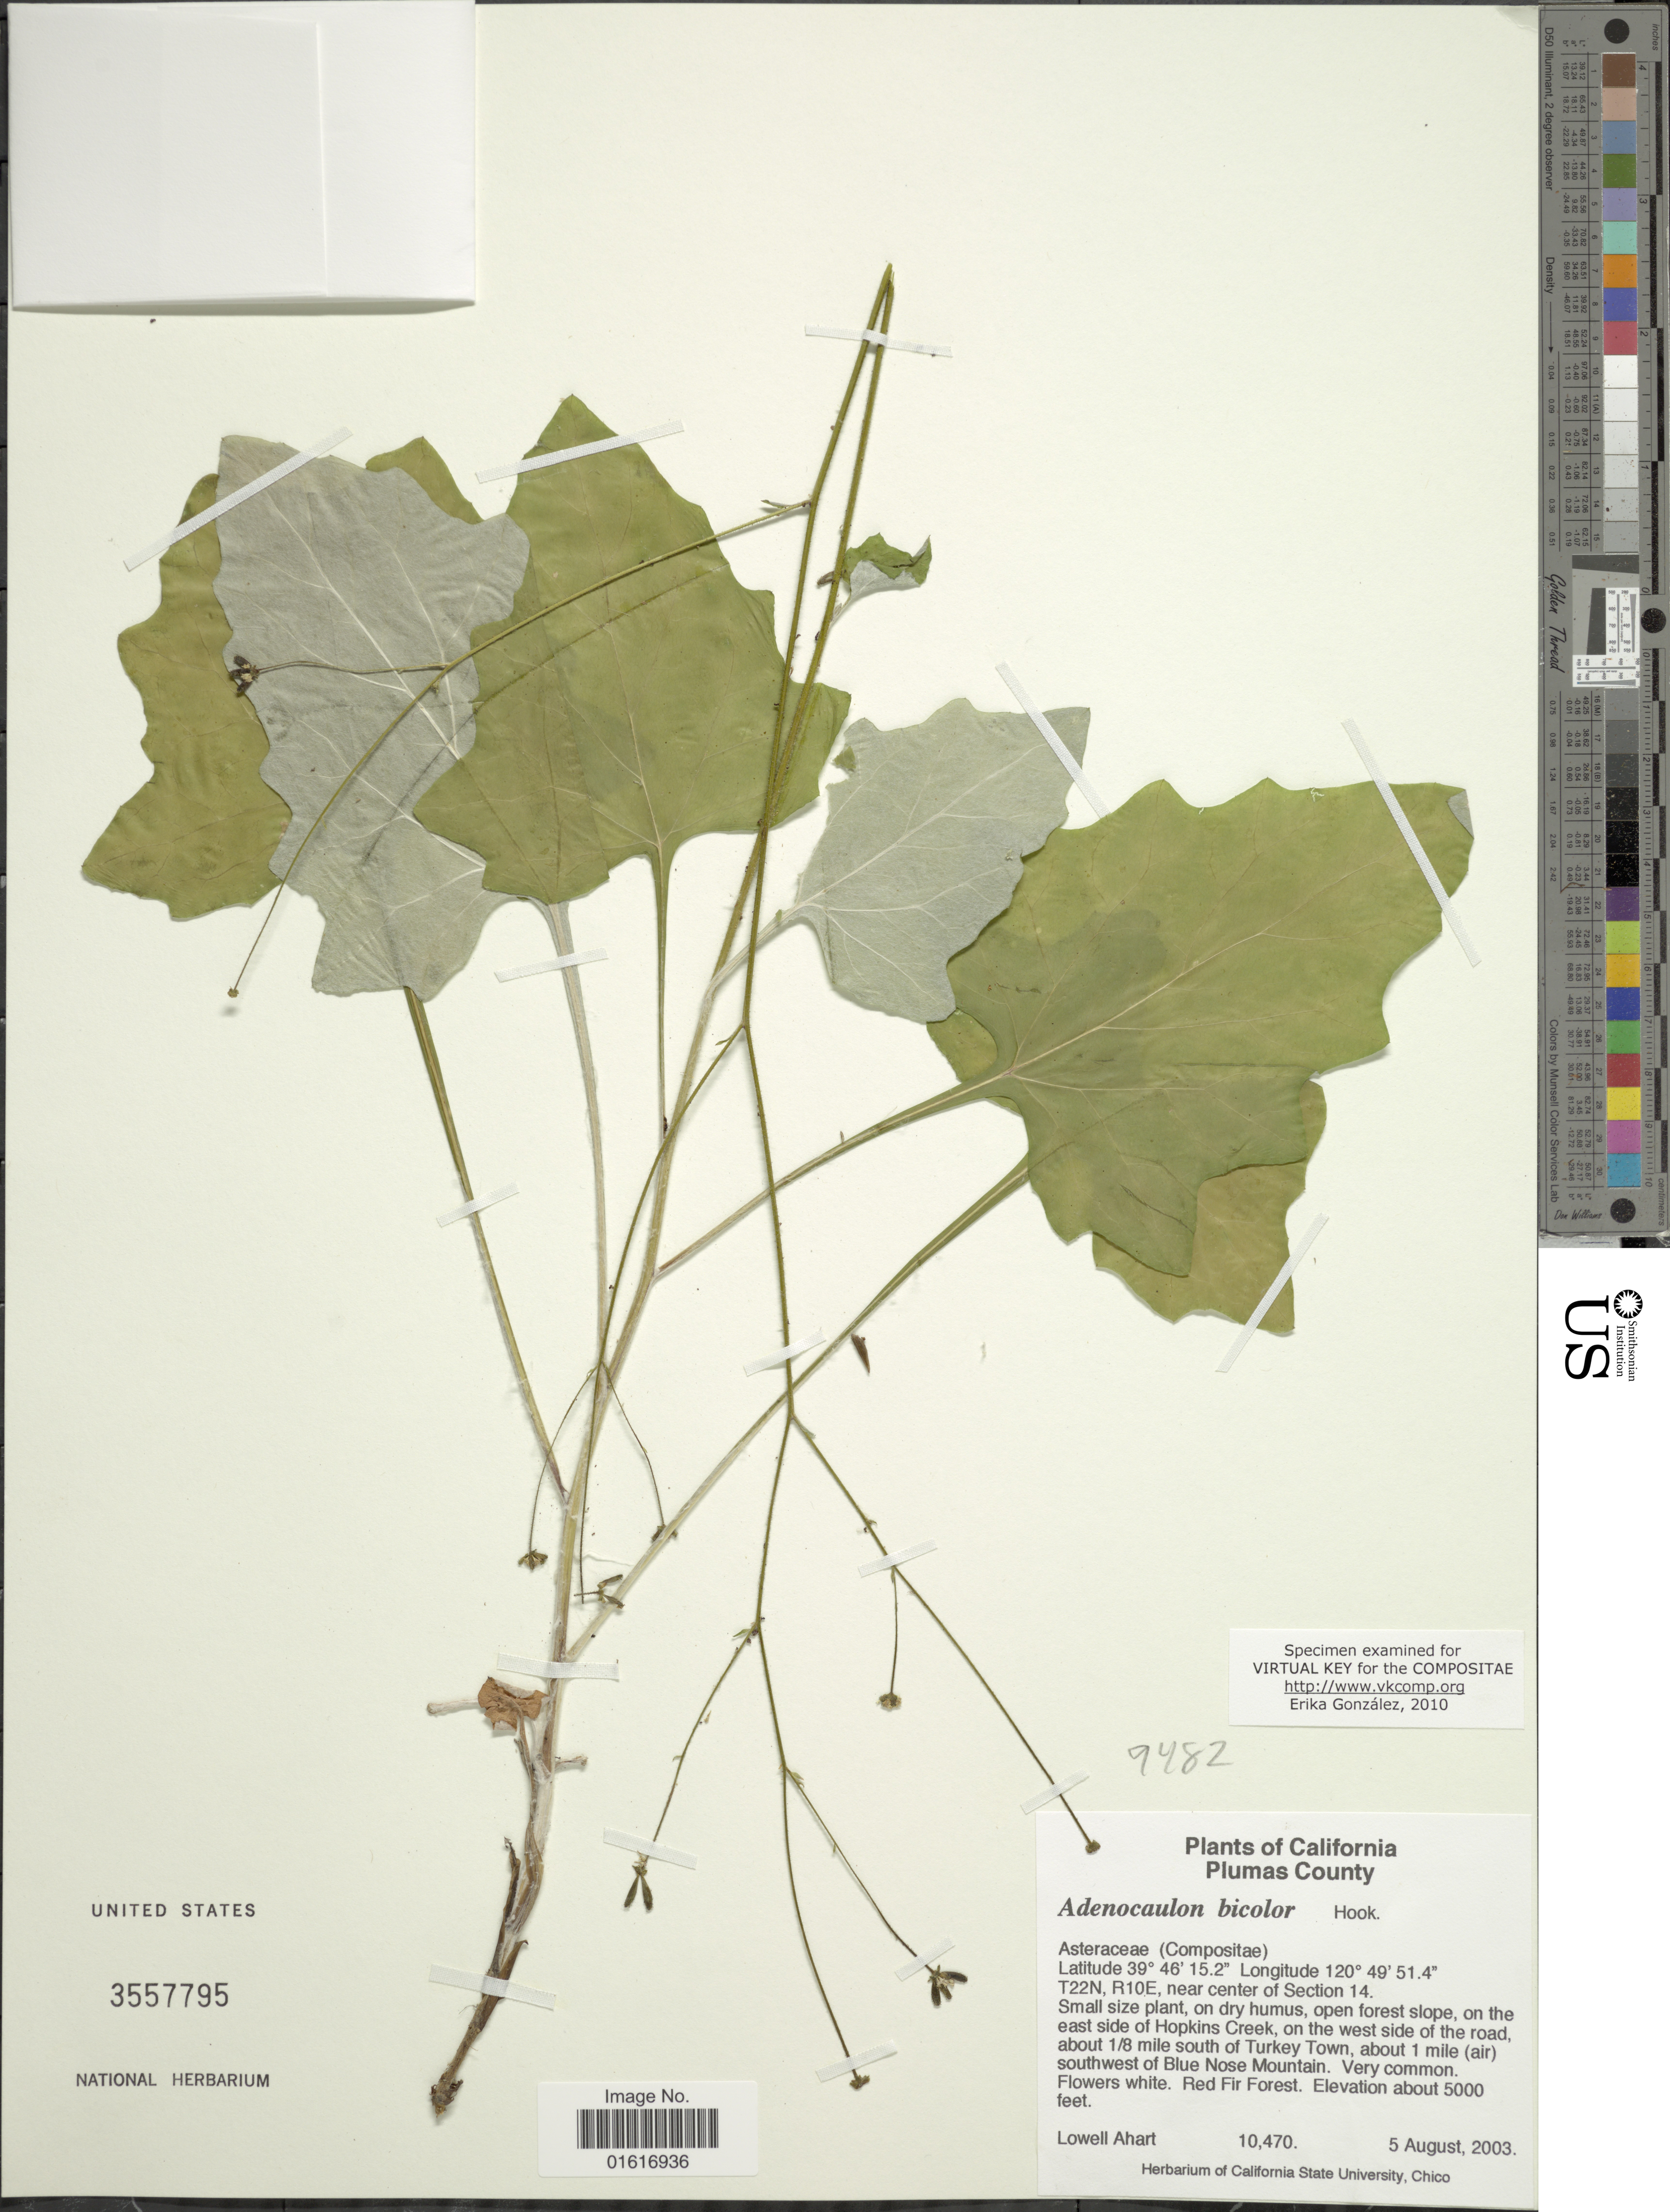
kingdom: Plantae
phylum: Tracheophyta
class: Magnoliopsida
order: Asterales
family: Asteraceae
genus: Adenocaulon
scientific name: Adenocaulon bicolor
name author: Hook.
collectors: L. Ahart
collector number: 10470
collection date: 2003-08-05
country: United States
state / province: California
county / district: Plumas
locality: Plumas Country, T22N, R10E, near center of Section 14. On the east side of Hopkins Creek, on the west side of the road, about 1/8 mile south of Turkey Town, about 1 mile (air) southwest of Blue Nose Mountain, Red Fir Forest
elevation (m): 1524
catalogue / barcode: US 3557795